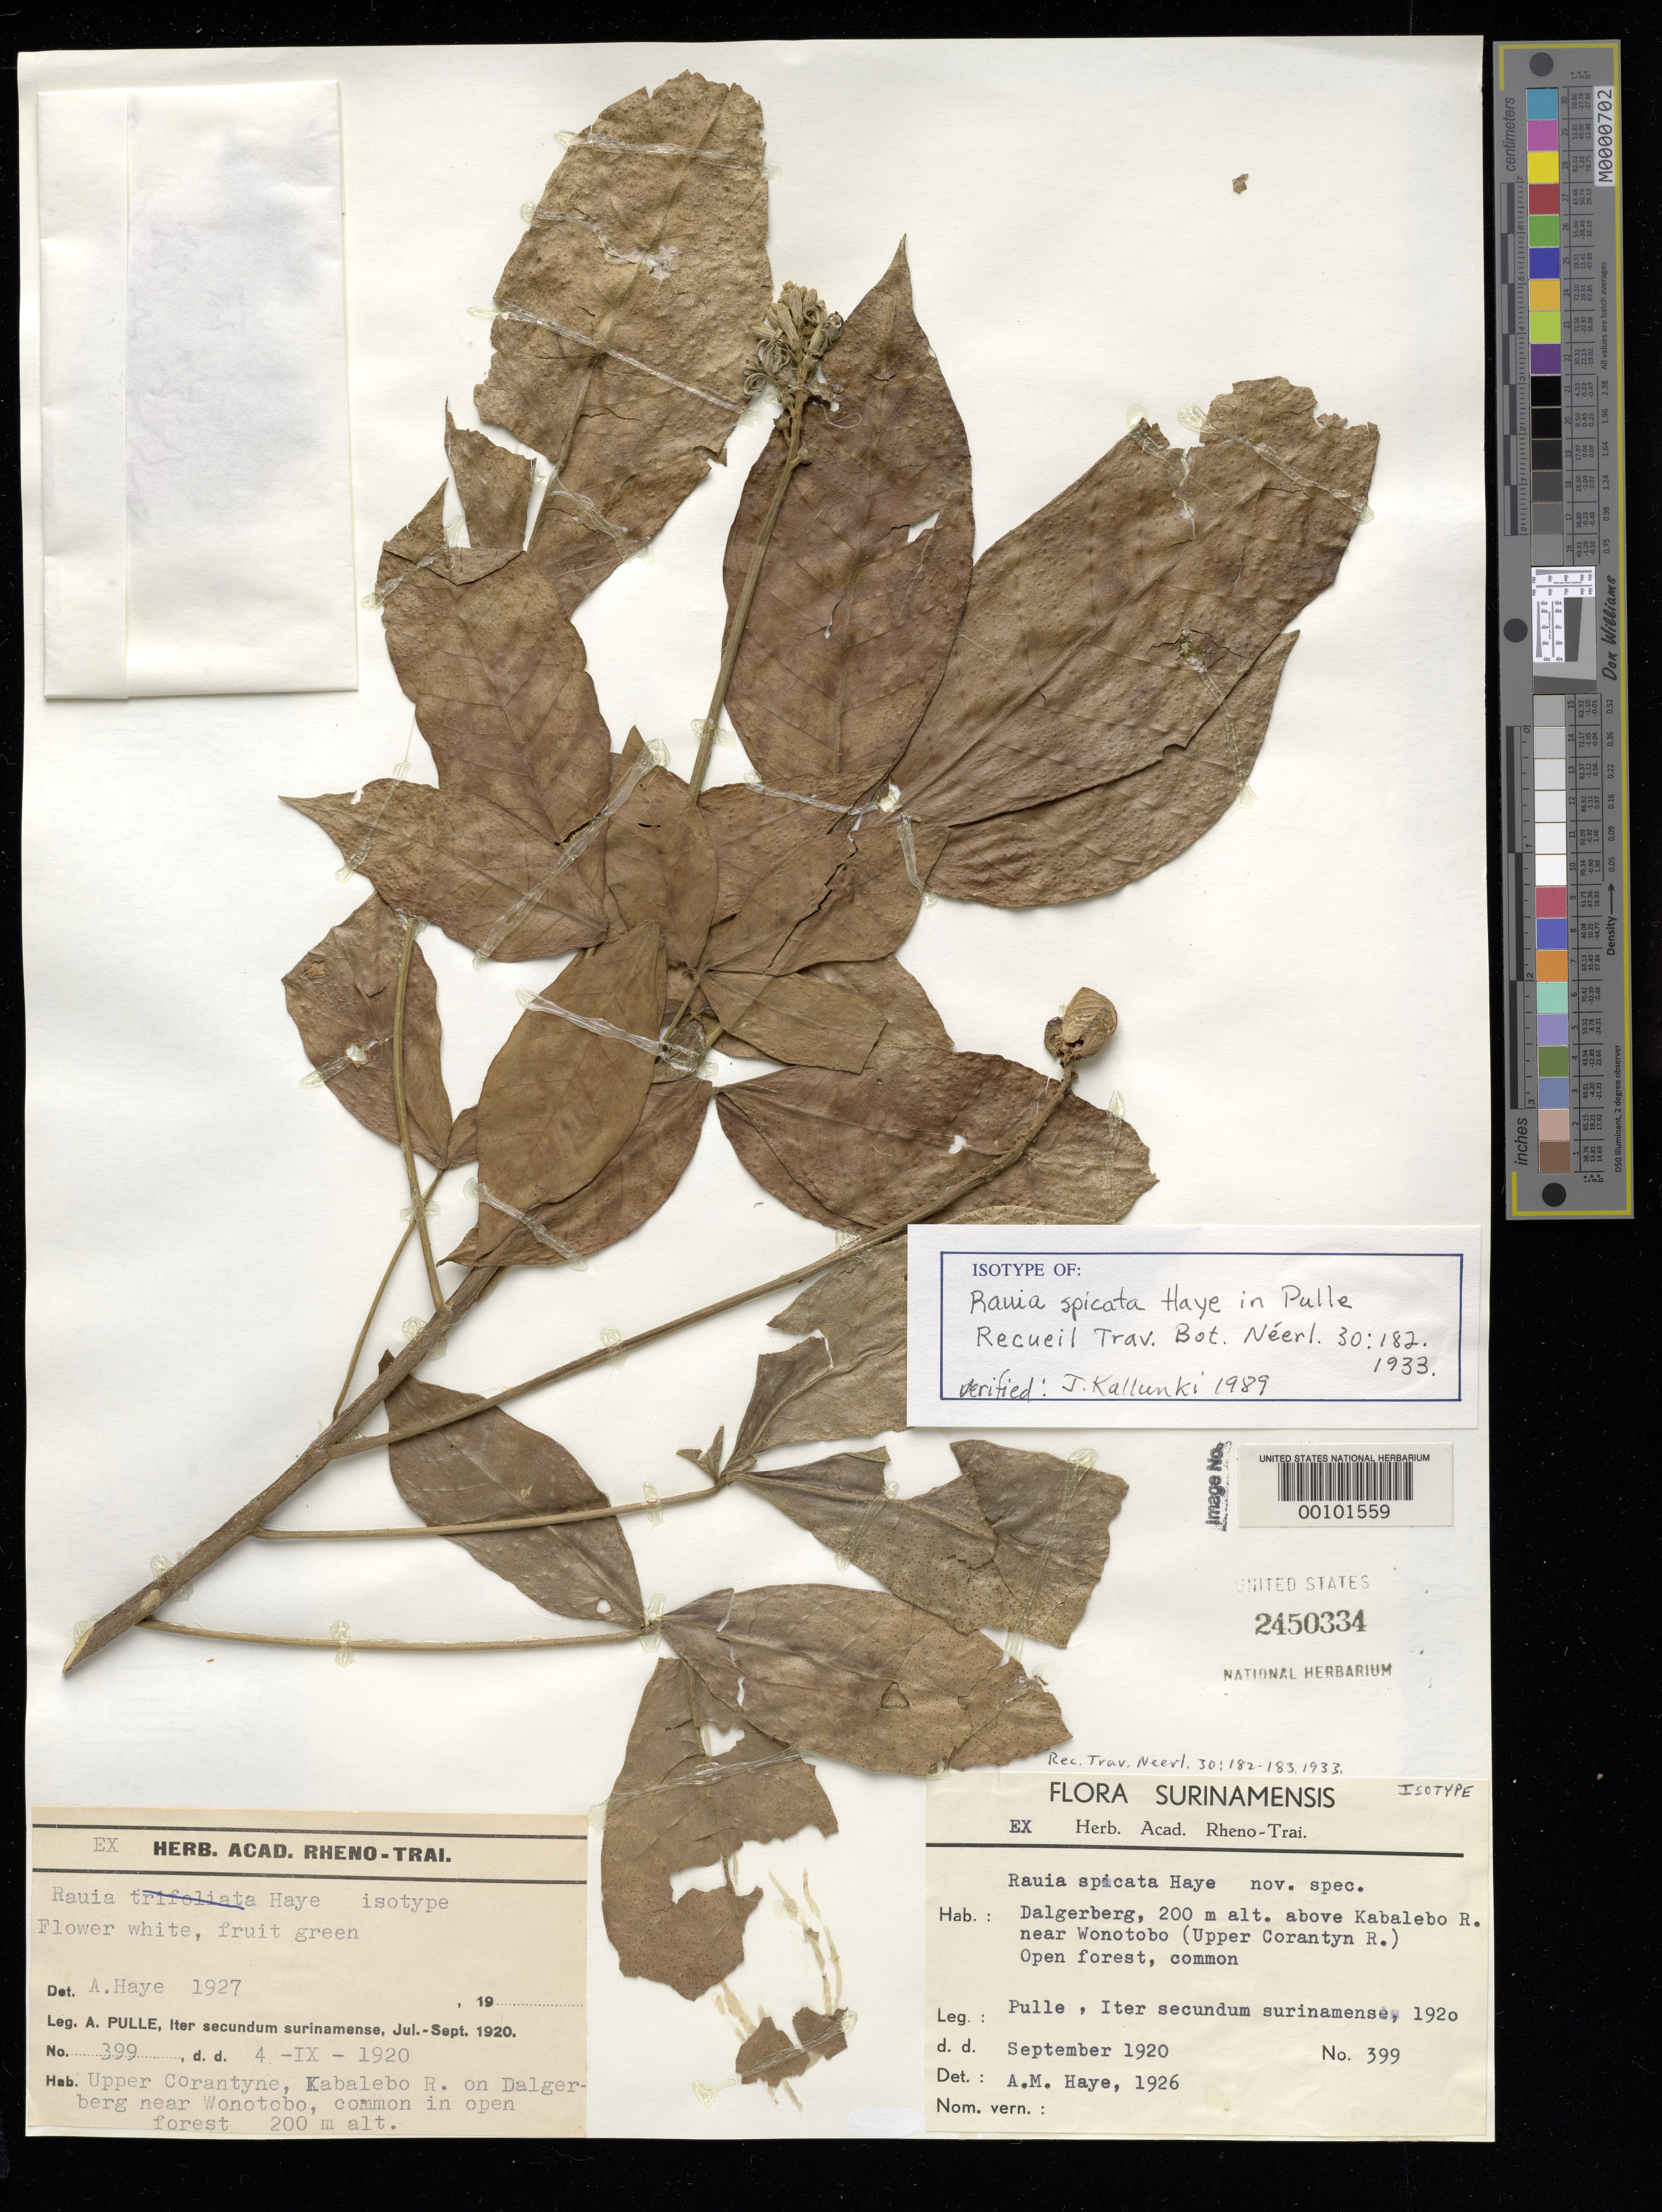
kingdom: Plantae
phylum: Tracheophyta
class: Magnoliopsida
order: Sapindales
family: Rutaceae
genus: Rauia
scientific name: Rauia spicata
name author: Haye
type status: Isotype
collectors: A. A. Pulle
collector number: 399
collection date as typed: Sep 1920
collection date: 1920-09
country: Suriname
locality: Dalgerberg, above Kabalebo R. near Wonotobo (upper Corantyn River).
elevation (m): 200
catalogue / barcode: US 2450334